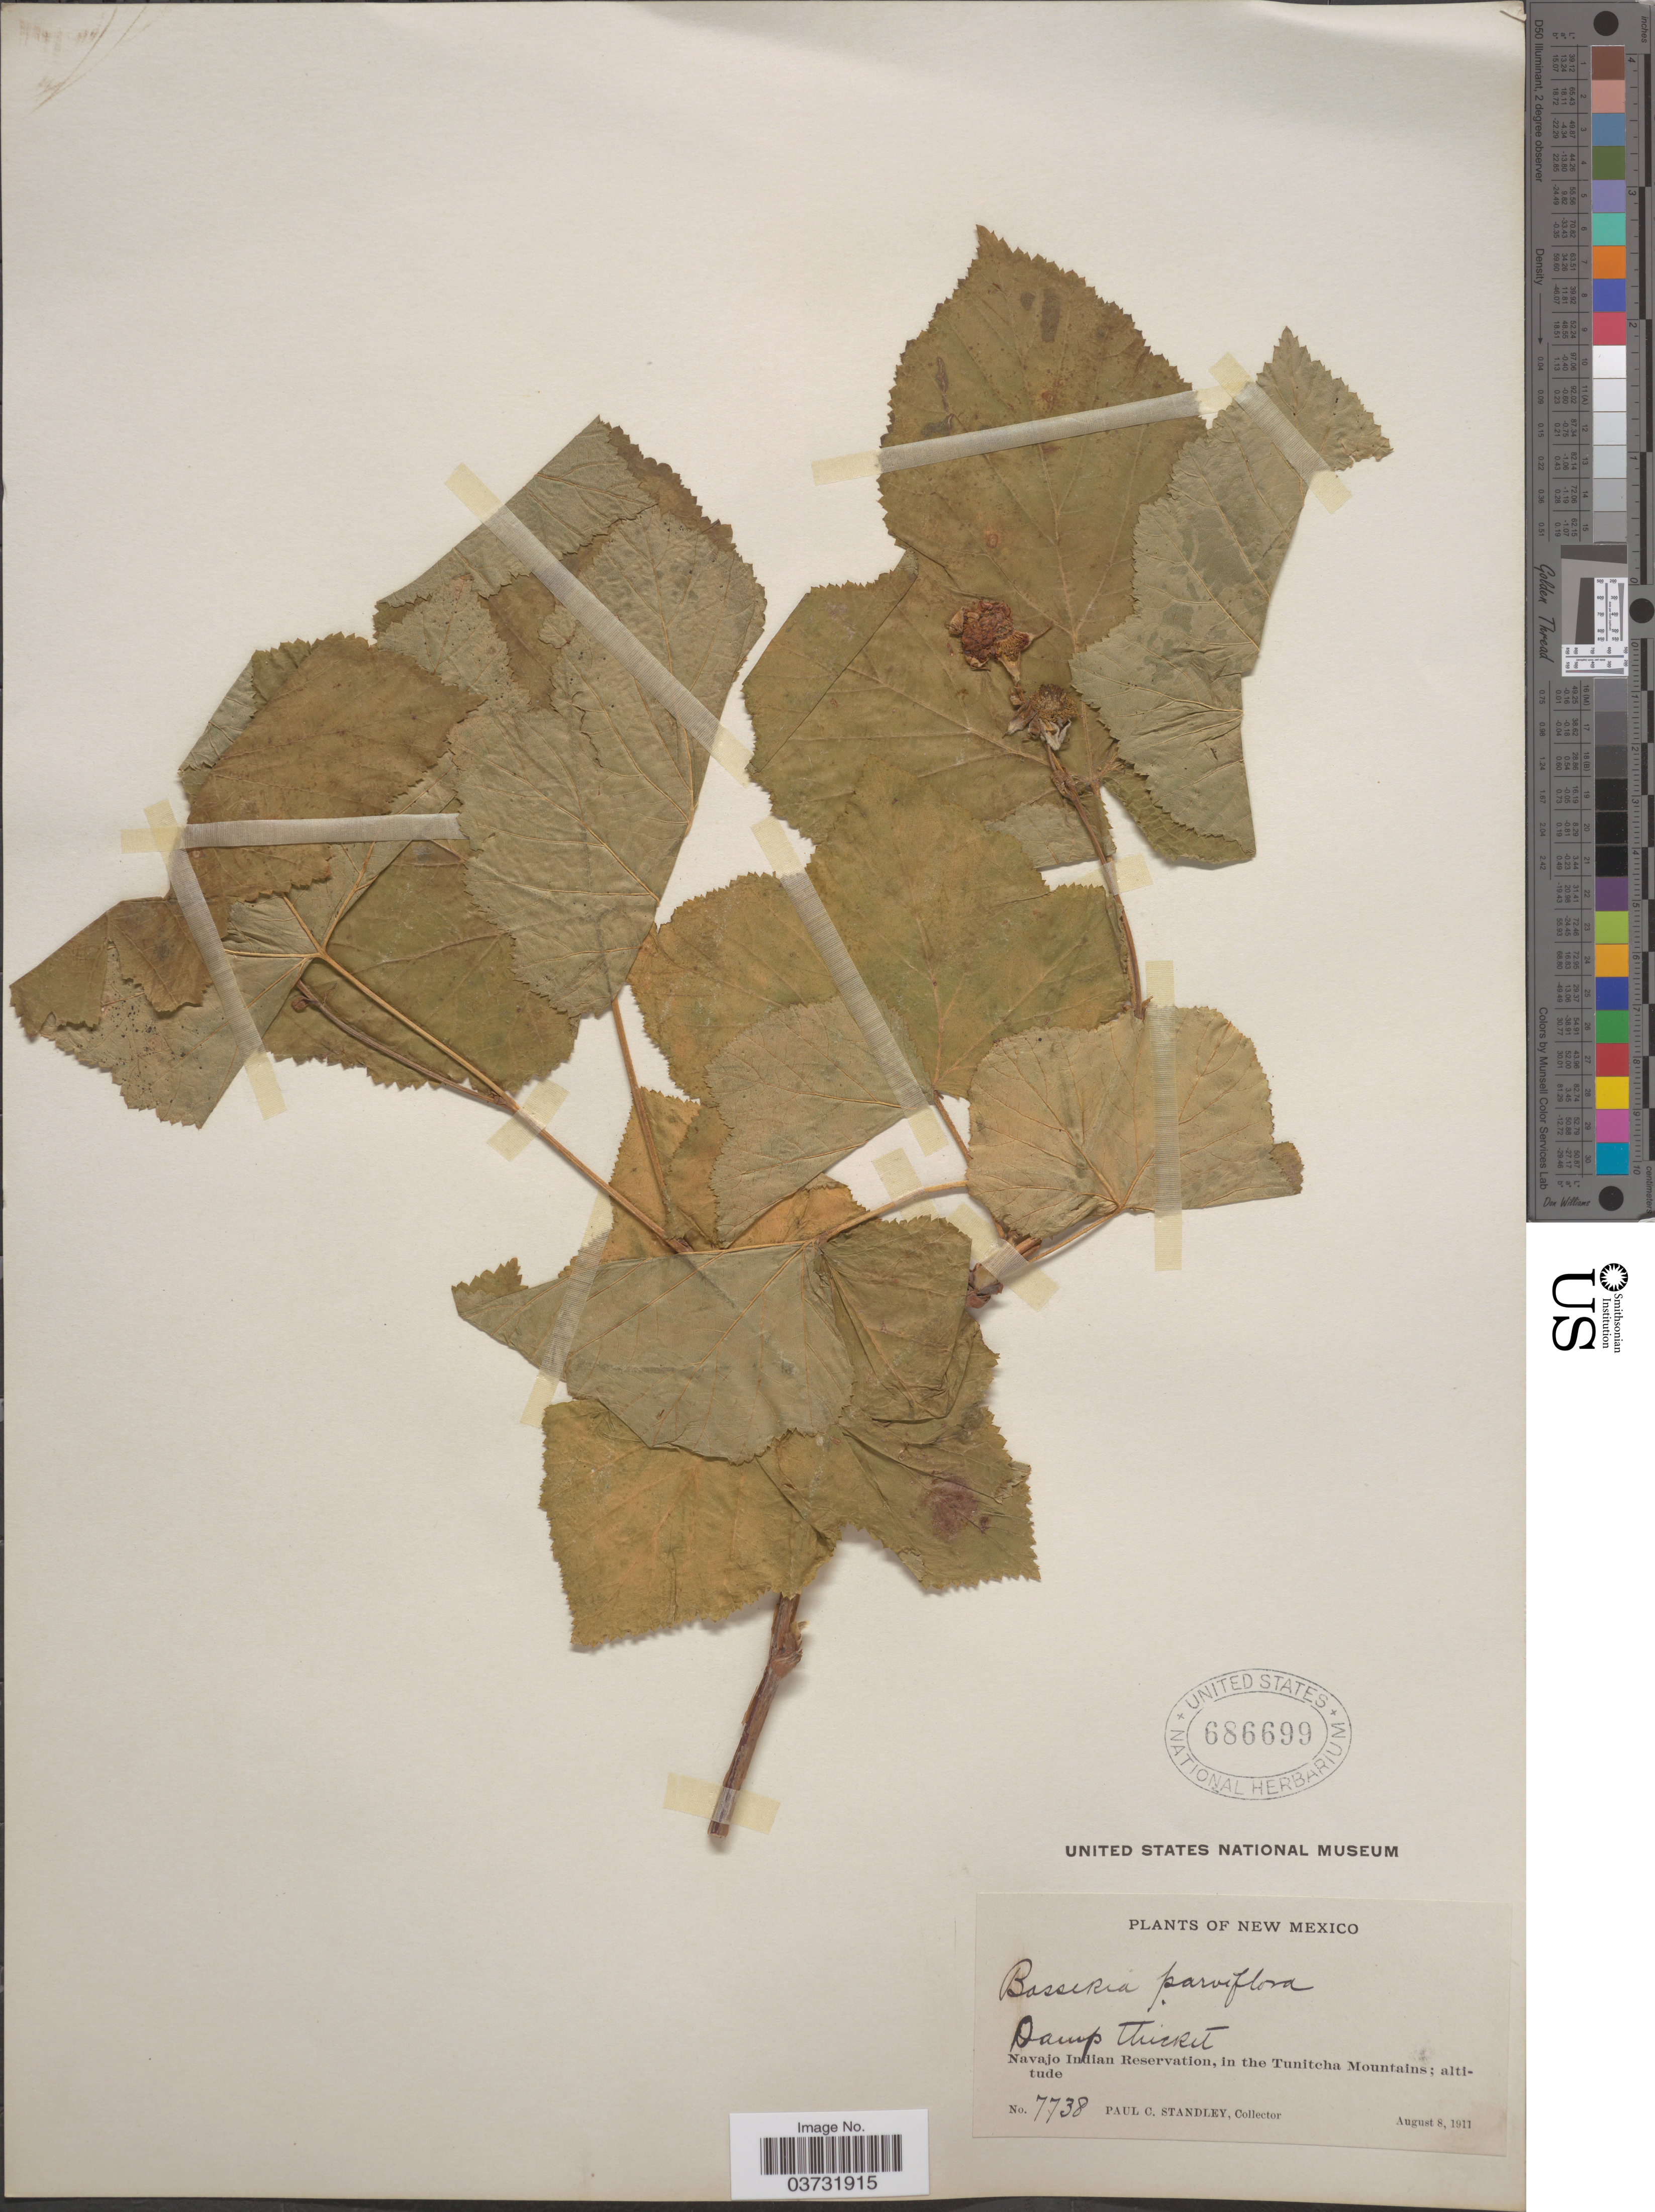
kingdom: Plantae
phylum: Tracheophyta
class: Magnoliopsida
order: Rosales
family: Rosaceae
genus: Rubus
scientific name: Rubus parviflorus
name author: Nutt.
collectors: P. C. Standley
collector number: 7738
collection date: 1911-08-08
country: United States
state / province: New Mexico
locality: Navajo Indian Reservation, in the Tunitcha Mountains.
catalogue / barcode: US 686699